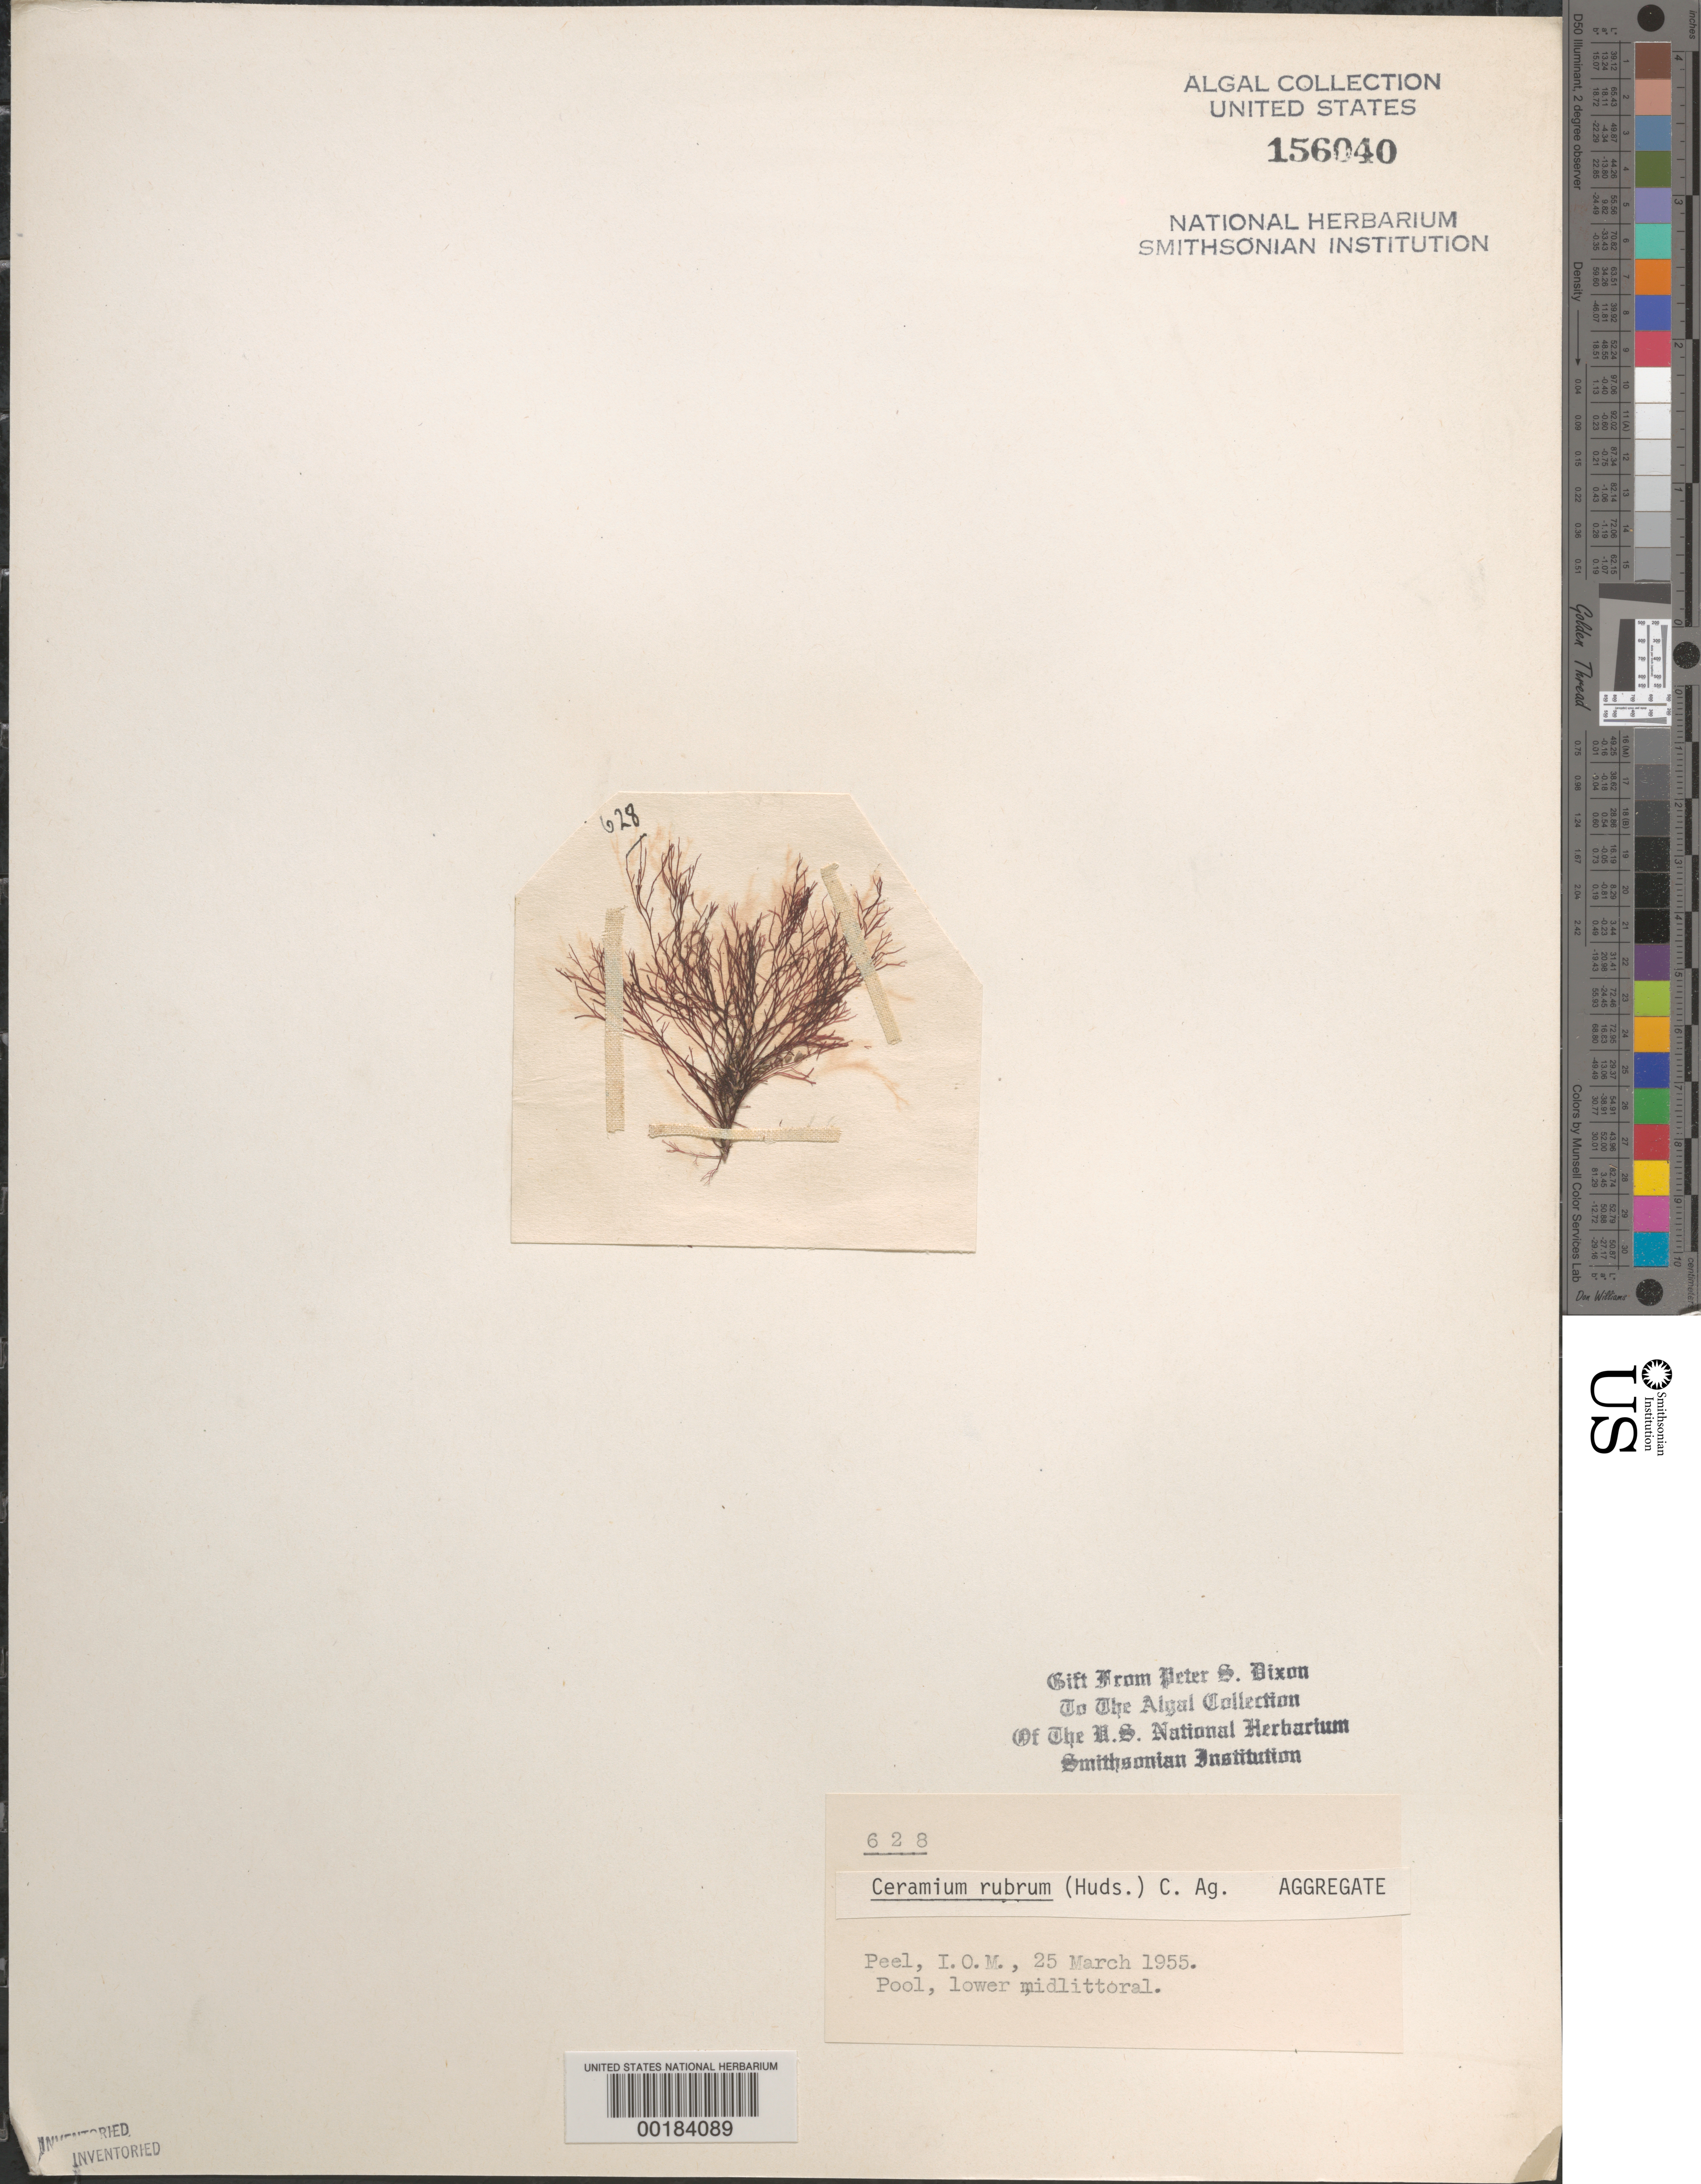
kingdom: Plantae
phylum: Rhodophyta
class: Florideophyceae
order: Ceramiales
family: Ceramiaceae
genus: Ceramium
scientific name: Ceramium rubrum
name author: C. Agardh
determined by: Dixon, P. S.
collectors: P. S. Dixon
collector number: PSD 628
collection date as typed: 25 Mar 1955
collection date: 1955-03-25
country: United Kingdom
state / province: England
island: Isle of Man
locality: Peel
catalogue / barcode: US 156040